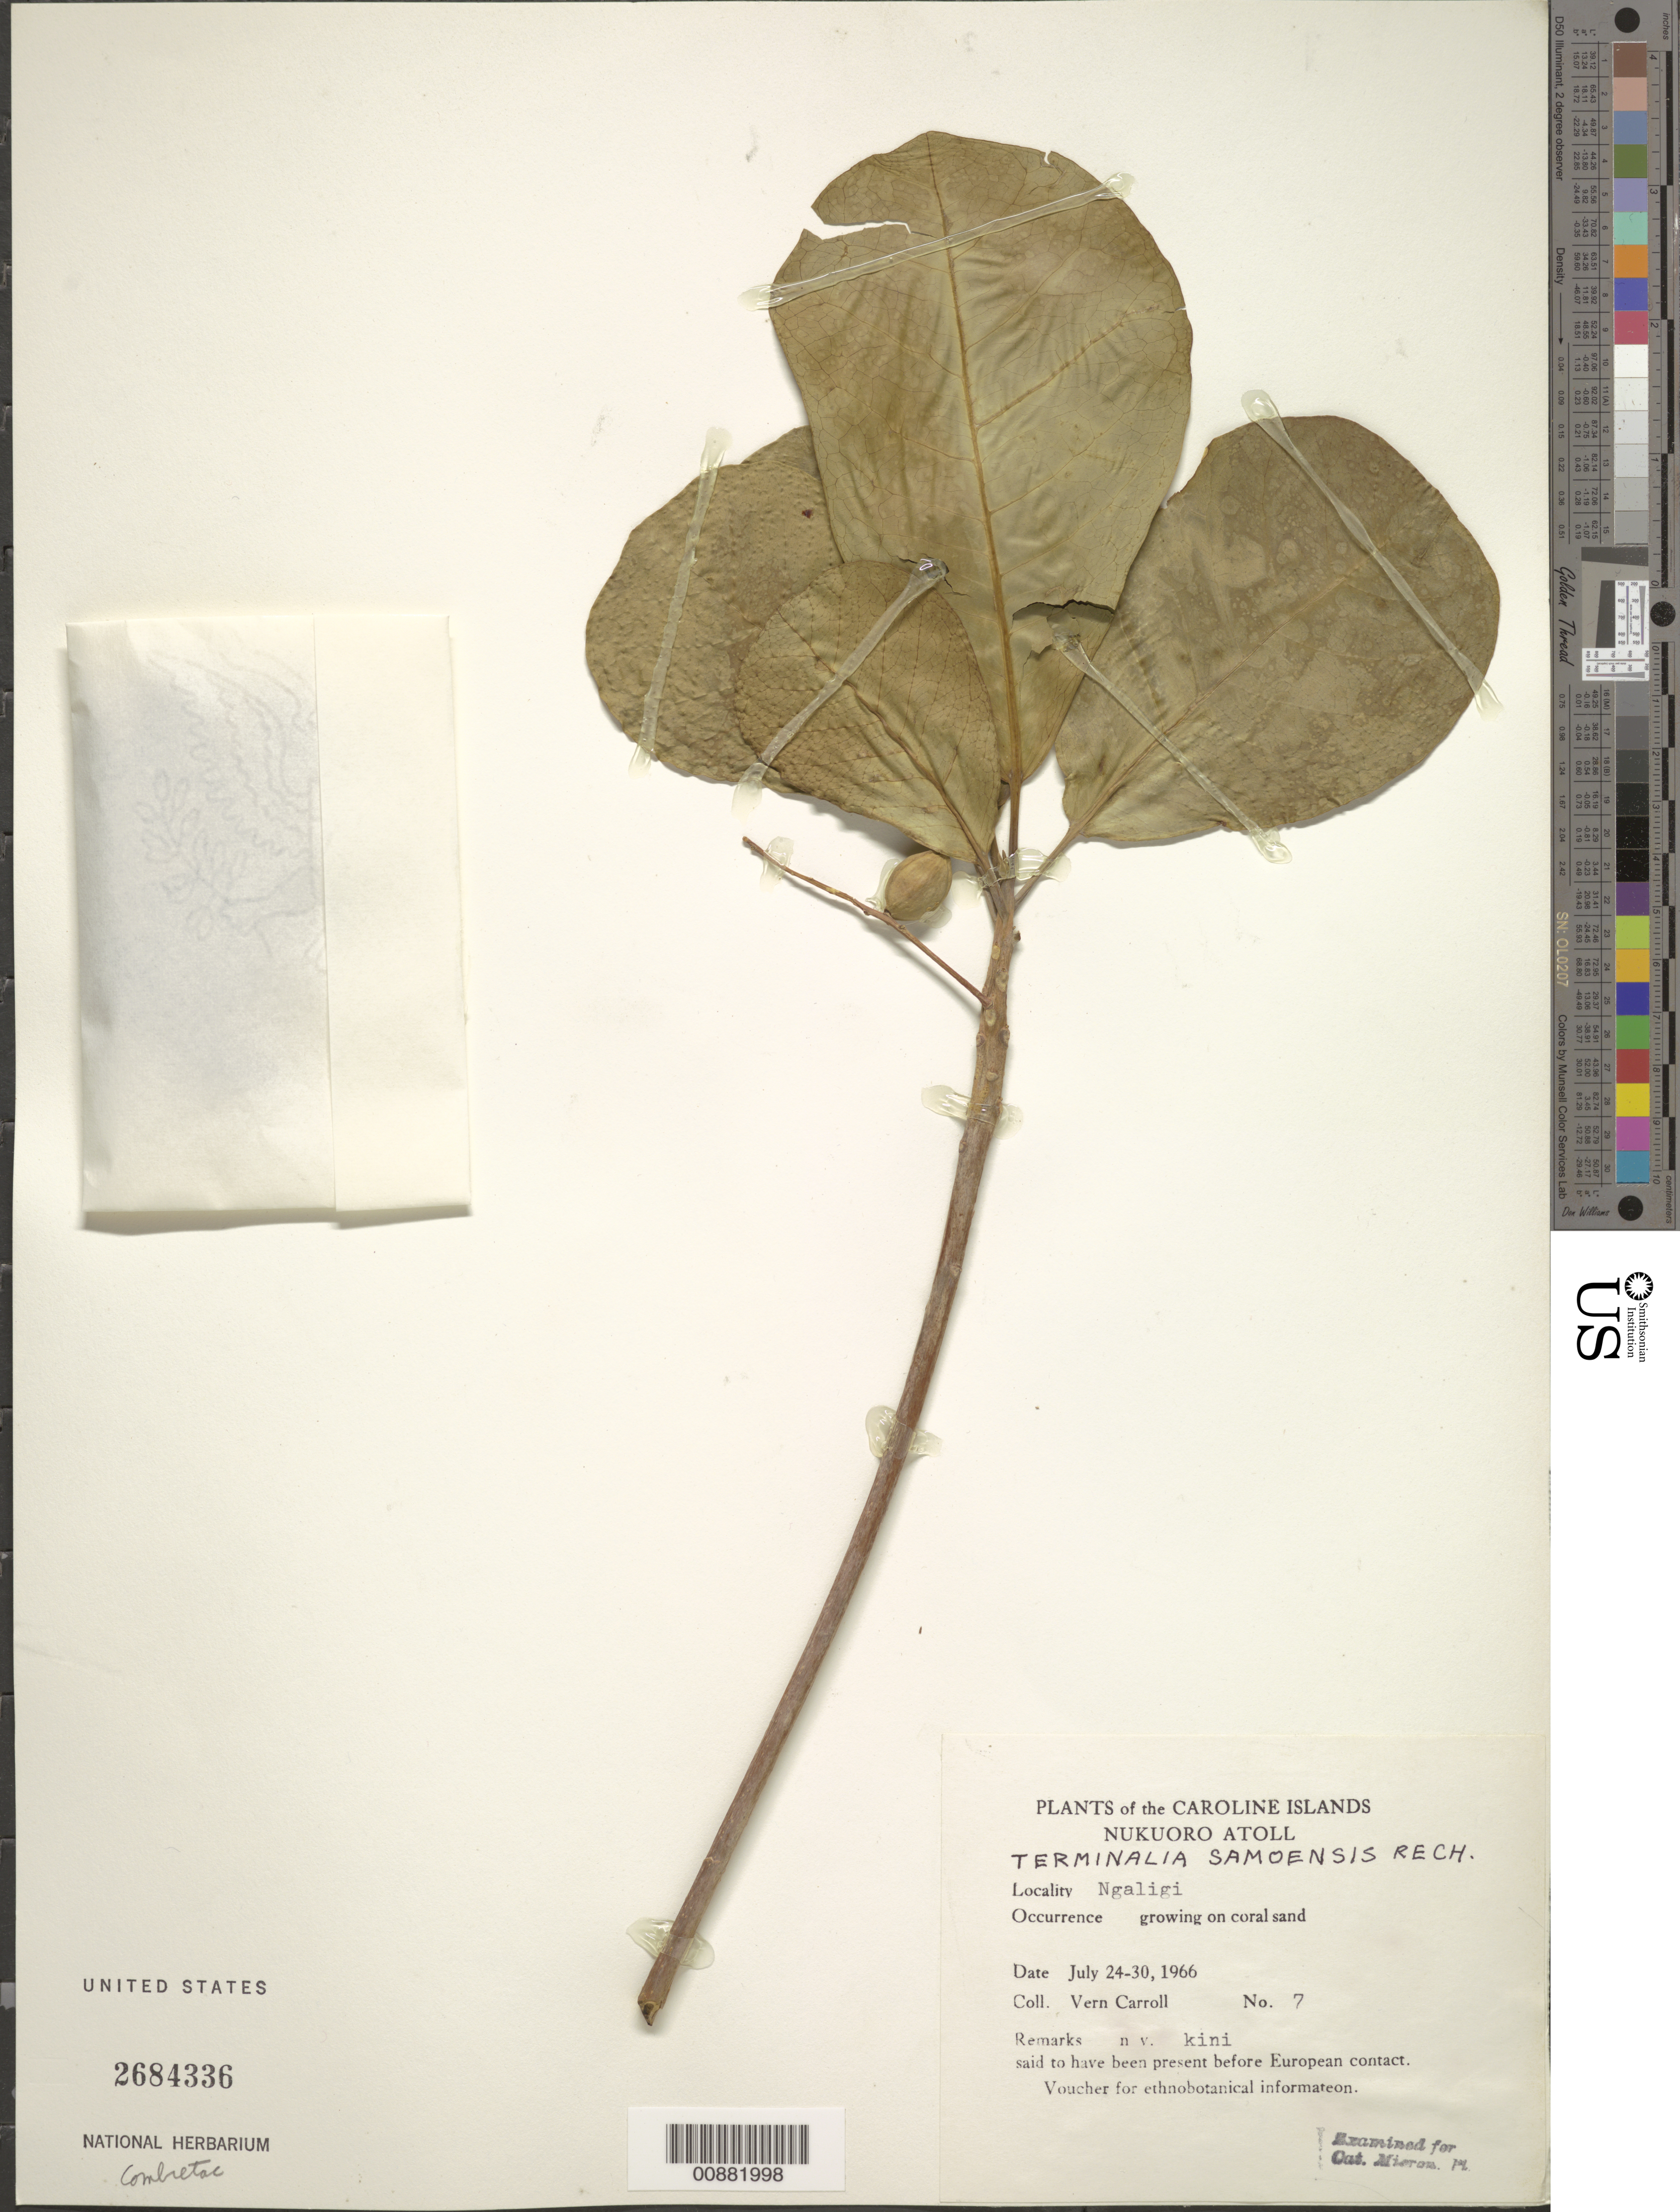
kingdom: Plantae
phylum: Tracheophyta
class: Magnoliopsida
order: Myrtales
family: Combretaceae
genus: Terminalia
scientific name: Terminalia samoensis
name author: Rech.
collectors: V. Carroll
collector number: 7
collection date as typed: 24 Jul 1966 to 30 Jul 1966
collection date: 1966-07-24/1966-07-30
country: Micronesia, Federated States of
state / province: Pohnpei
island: Nukuoro Atoll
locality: Ngaligi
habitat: growing on coral sand.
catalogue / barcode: US 2684336